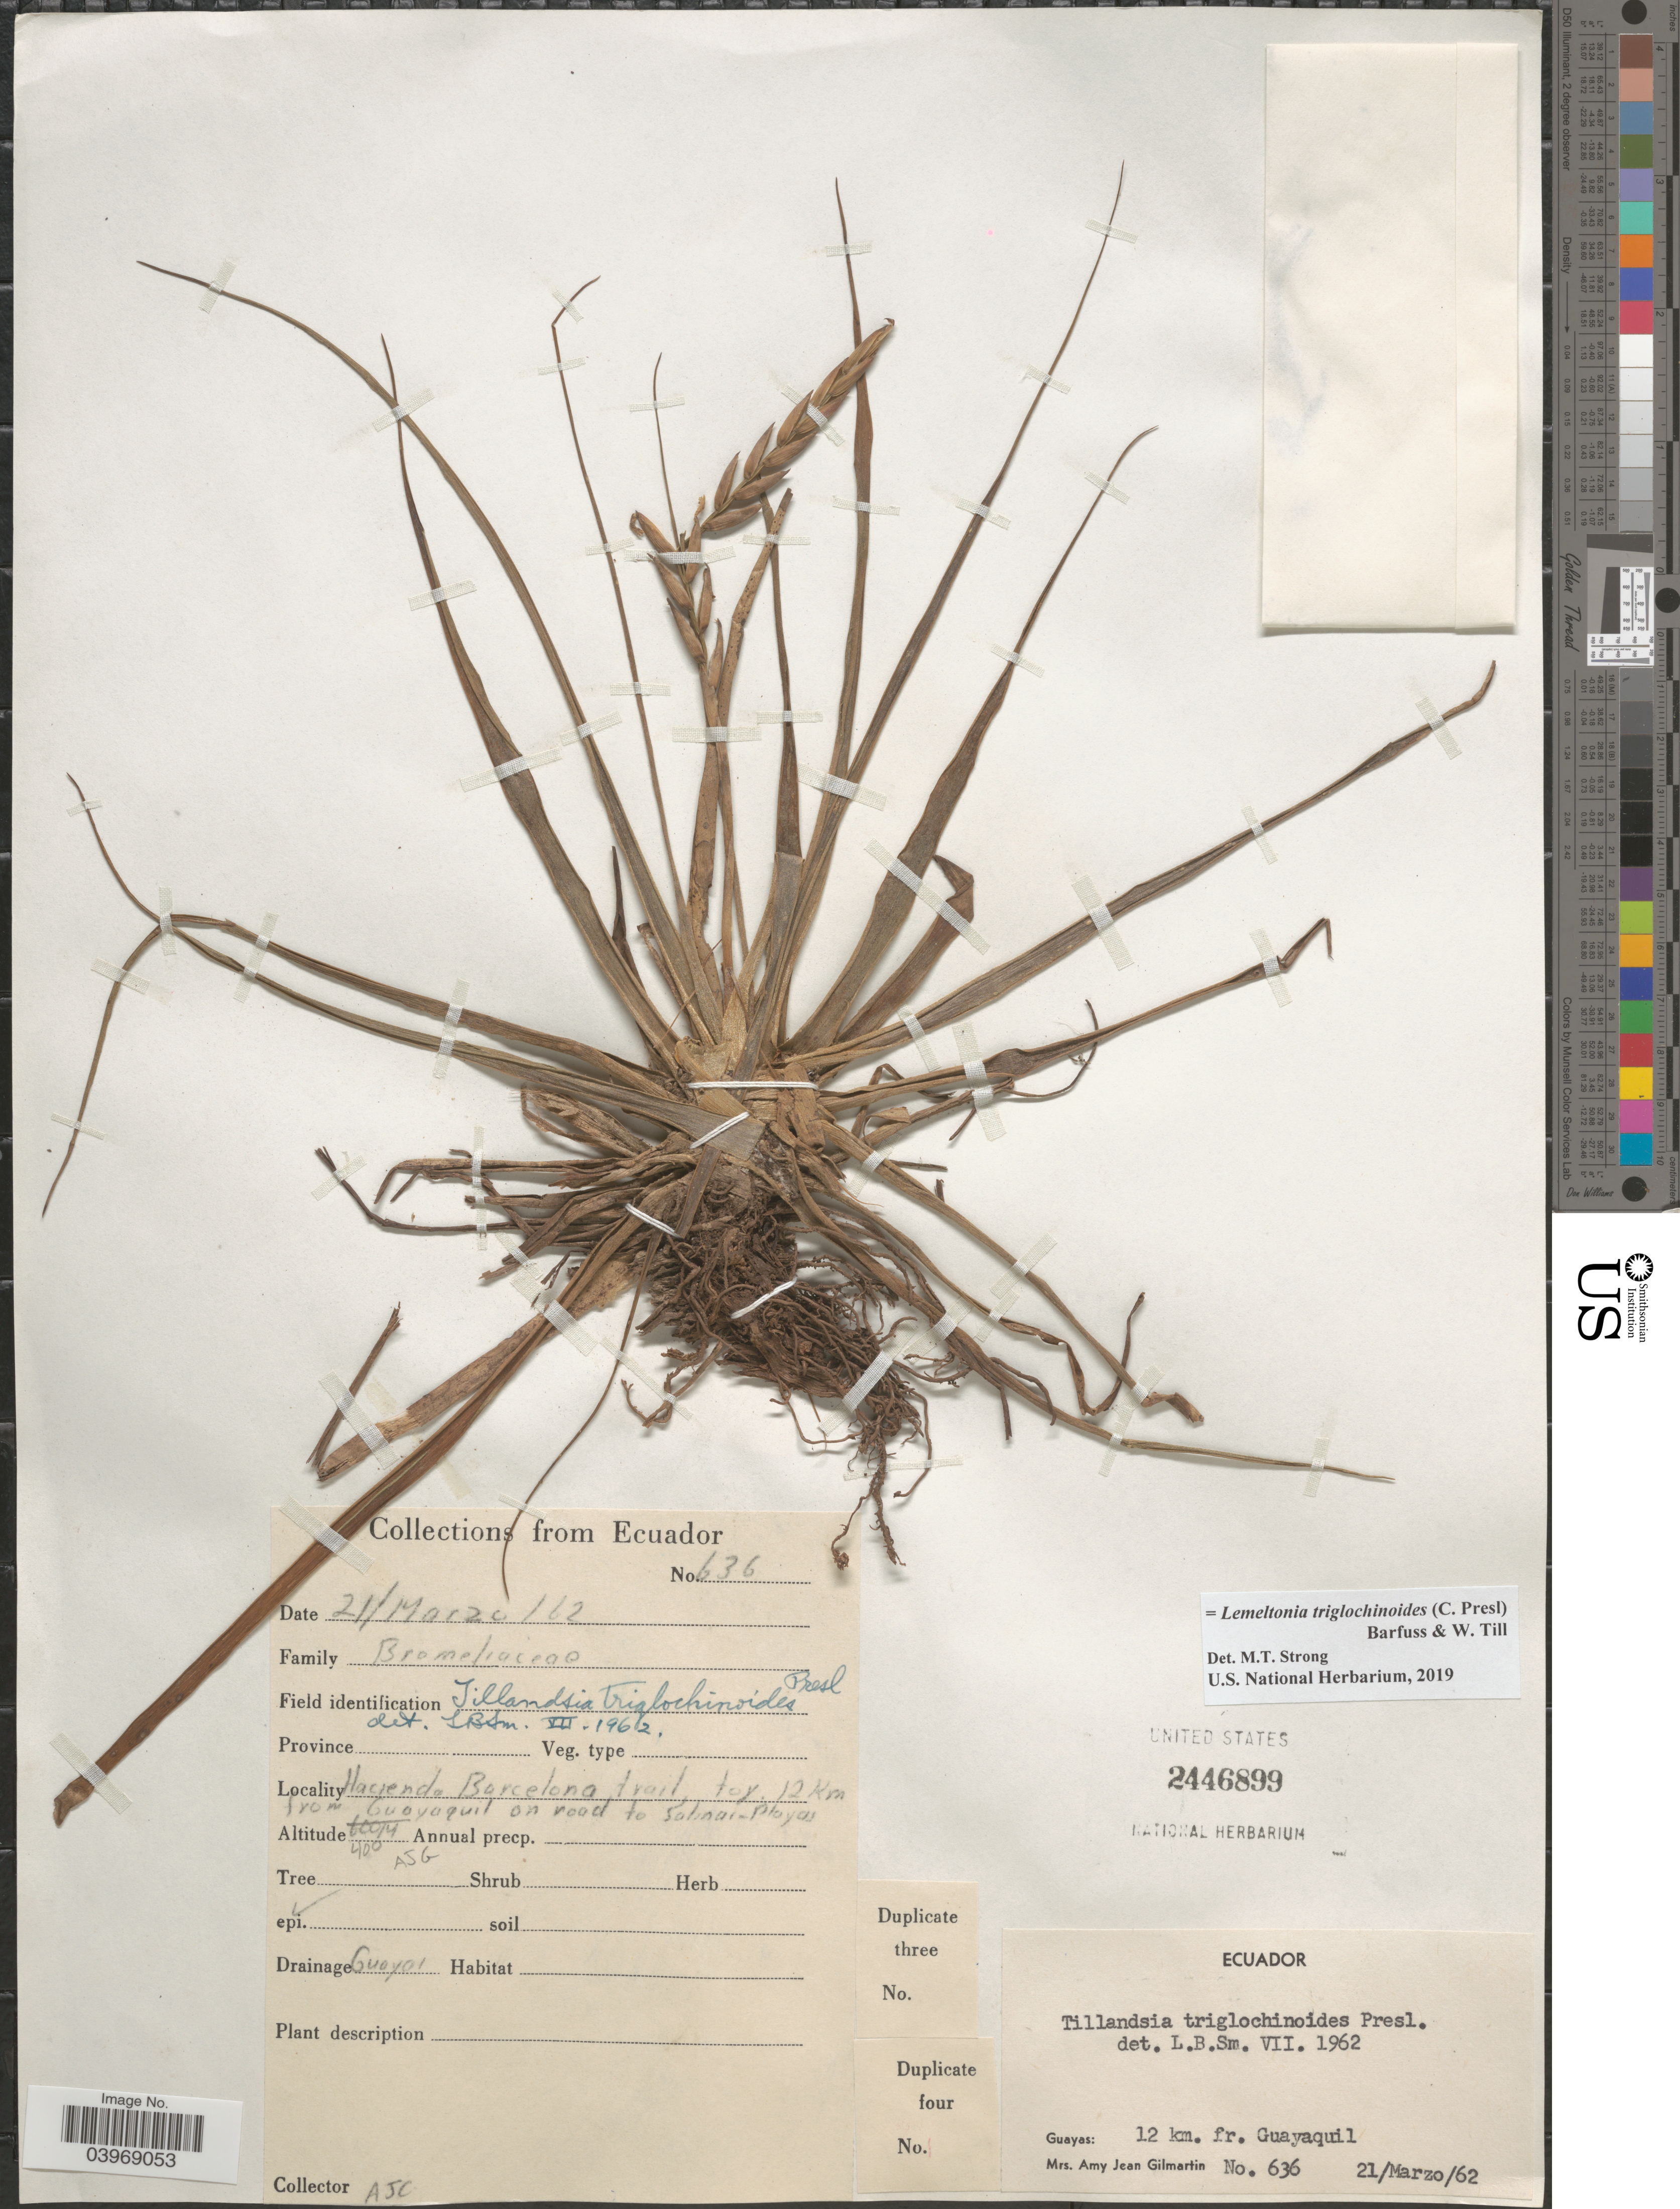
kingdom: Plantae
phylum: Tracheophyta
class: Liliopsida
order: Poales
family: Bromeliaceae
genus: Lemeltonia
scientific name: Lemeltonia triglochinoides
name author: (C. Presl) Barfuss & W. Till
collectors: A. J. Gilmartin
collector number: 636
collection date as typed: Transcribed d/m/y: 21/3/62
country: Ecuador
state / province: Guayas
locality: Hacienda Barcelona trail, top [interpreted]. 12 km. from Guayaquil on road to Salinas-Playas. Drainage Guayas.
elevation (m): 400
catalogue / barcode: US 2446899